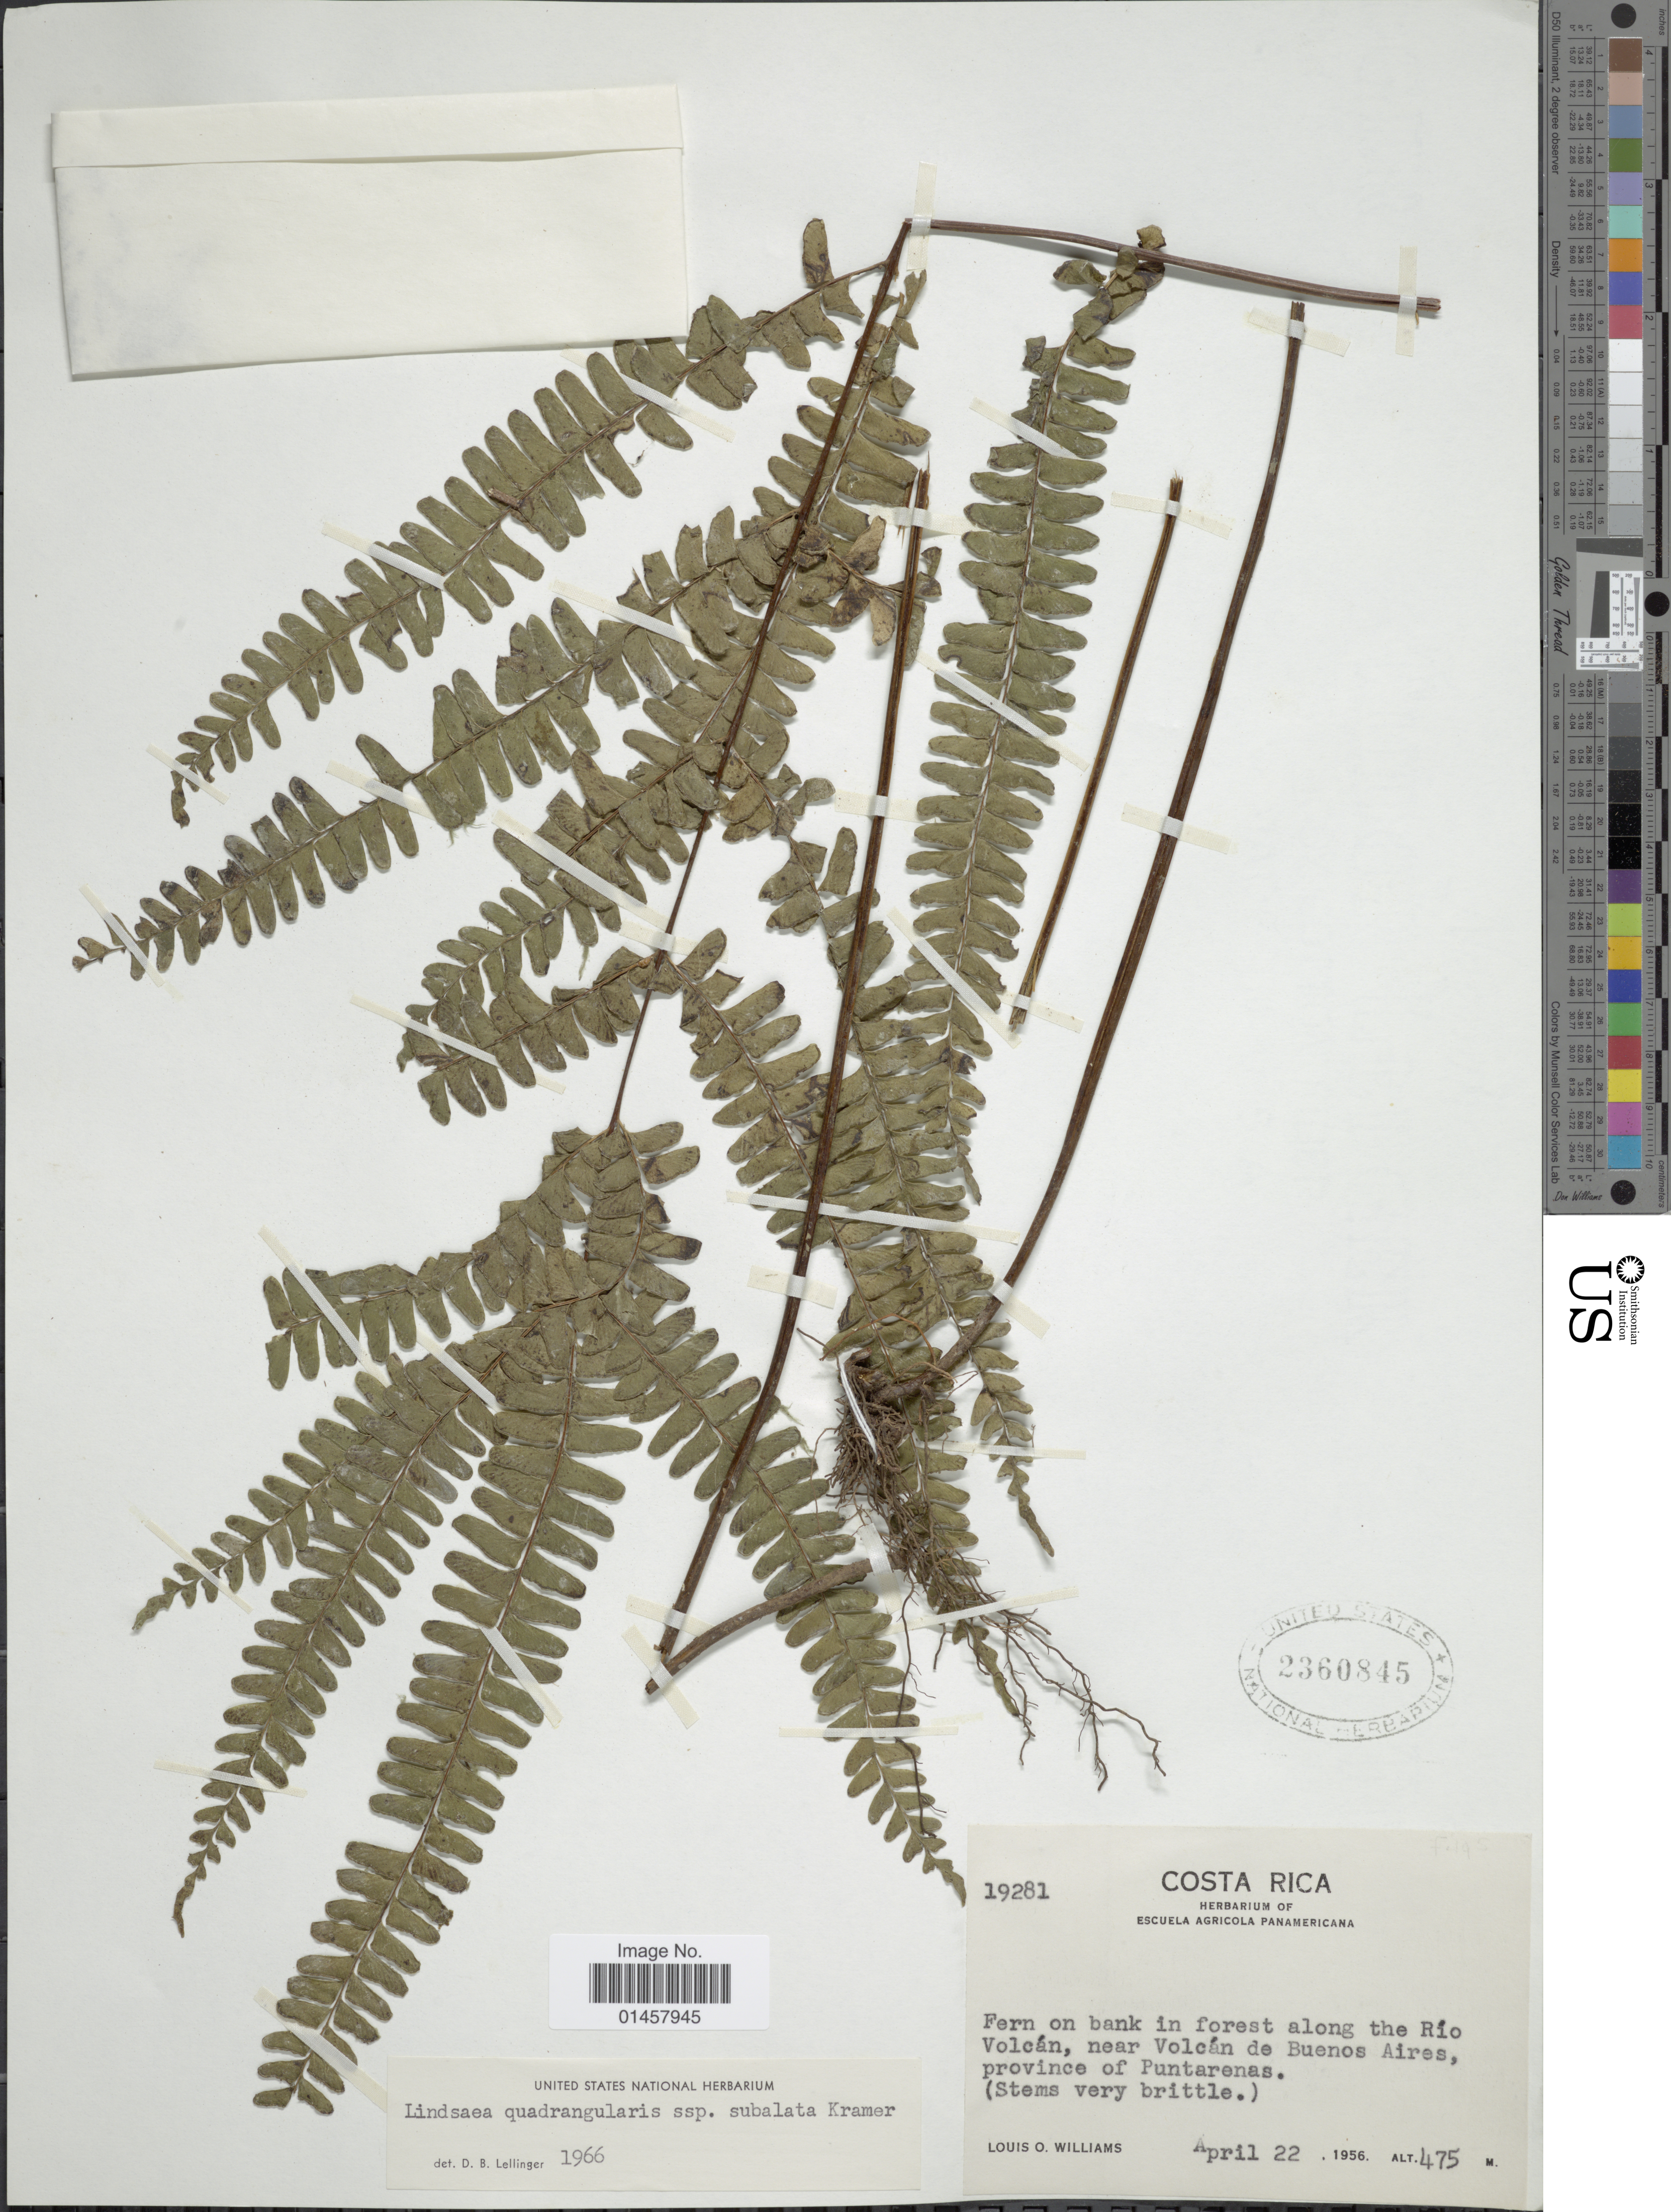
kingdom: Plantae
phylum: Tracheophyta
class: Polypodiopsida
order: Polypodiales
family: Lindsaeaceae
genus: Lindsaea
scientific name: Lindsaea quadrangularis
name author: Raddi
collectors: L. O. Williams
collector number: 19281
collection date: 1956-04-22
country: Costa Rica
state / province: Puntarenas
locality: Fern on bank in forest along the Rio Volcán, near Volcán de Buenos Aires, province of Puntarenas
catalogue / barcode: US 2360845